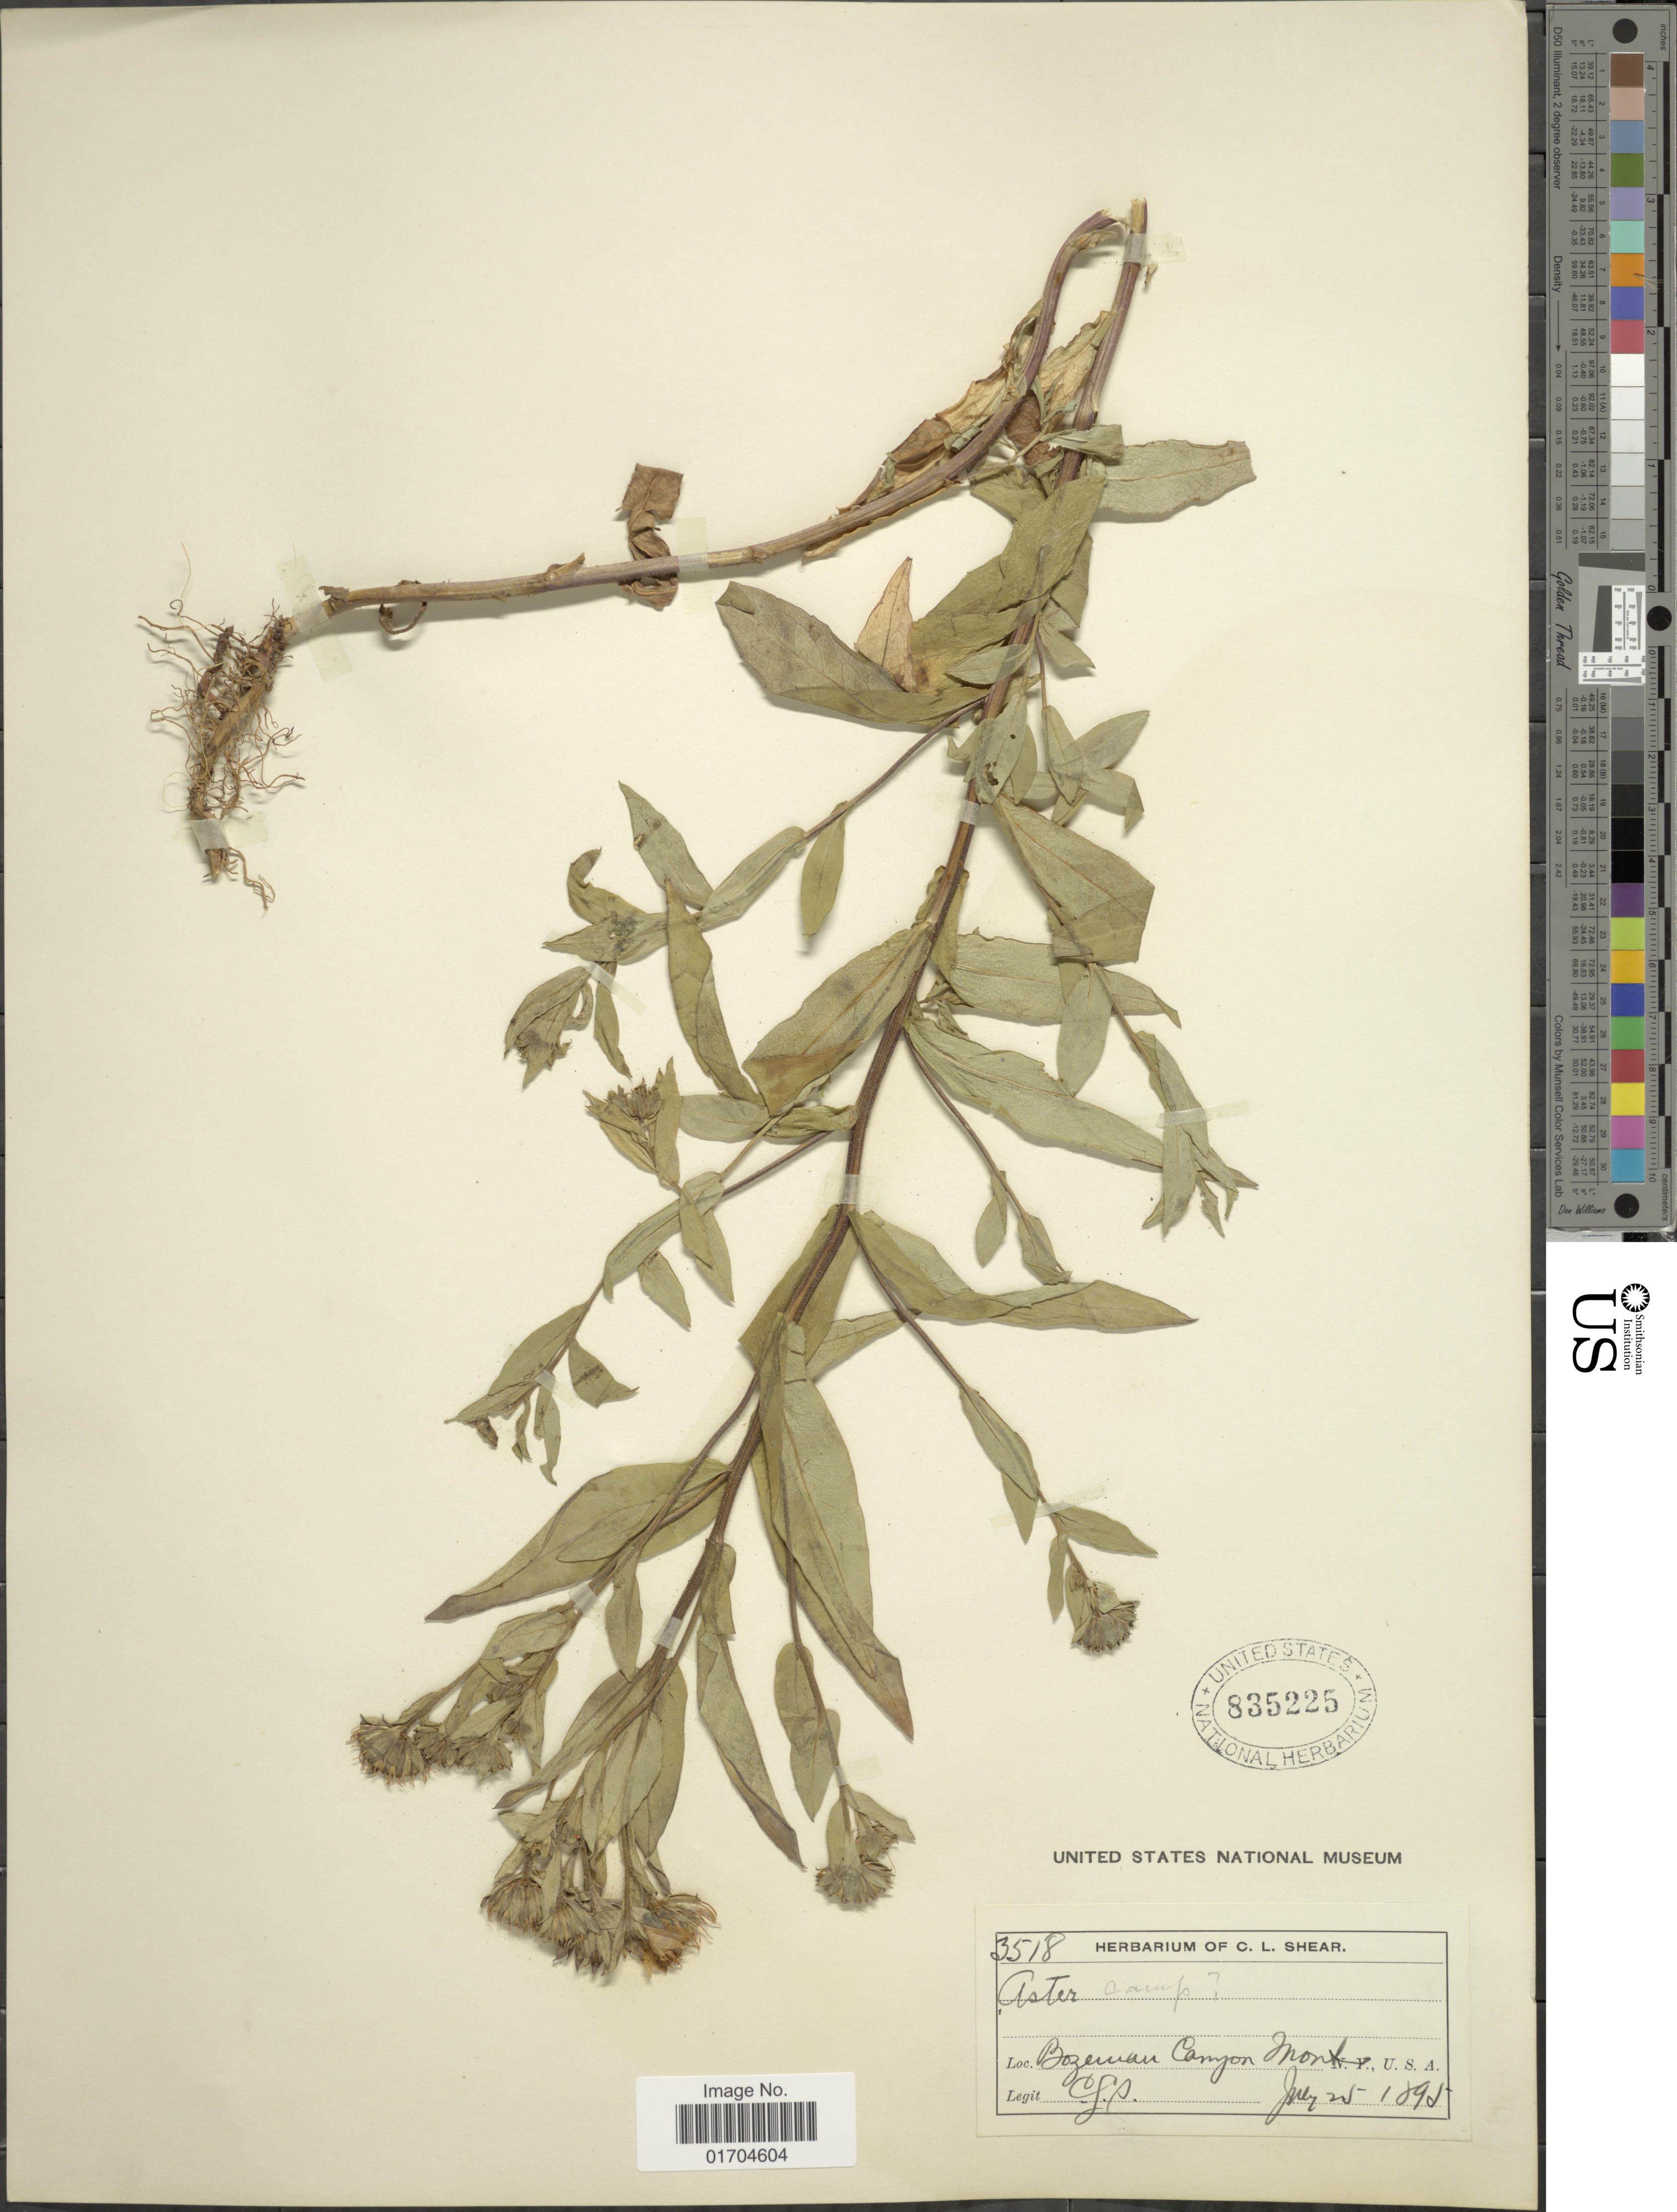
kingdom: Plantae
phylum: Tracheophyta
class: Magnoliopsida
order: Asterales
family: Asteraceae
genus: Symphyotrichum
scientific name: Symphyotrichum sp.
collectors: C. L. Shear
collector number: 3518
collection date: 1895-07-25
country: United States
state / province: Montana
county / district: Gallatin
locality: Bozeman Canyon Mont, U.S.A.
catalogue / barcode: US 835225